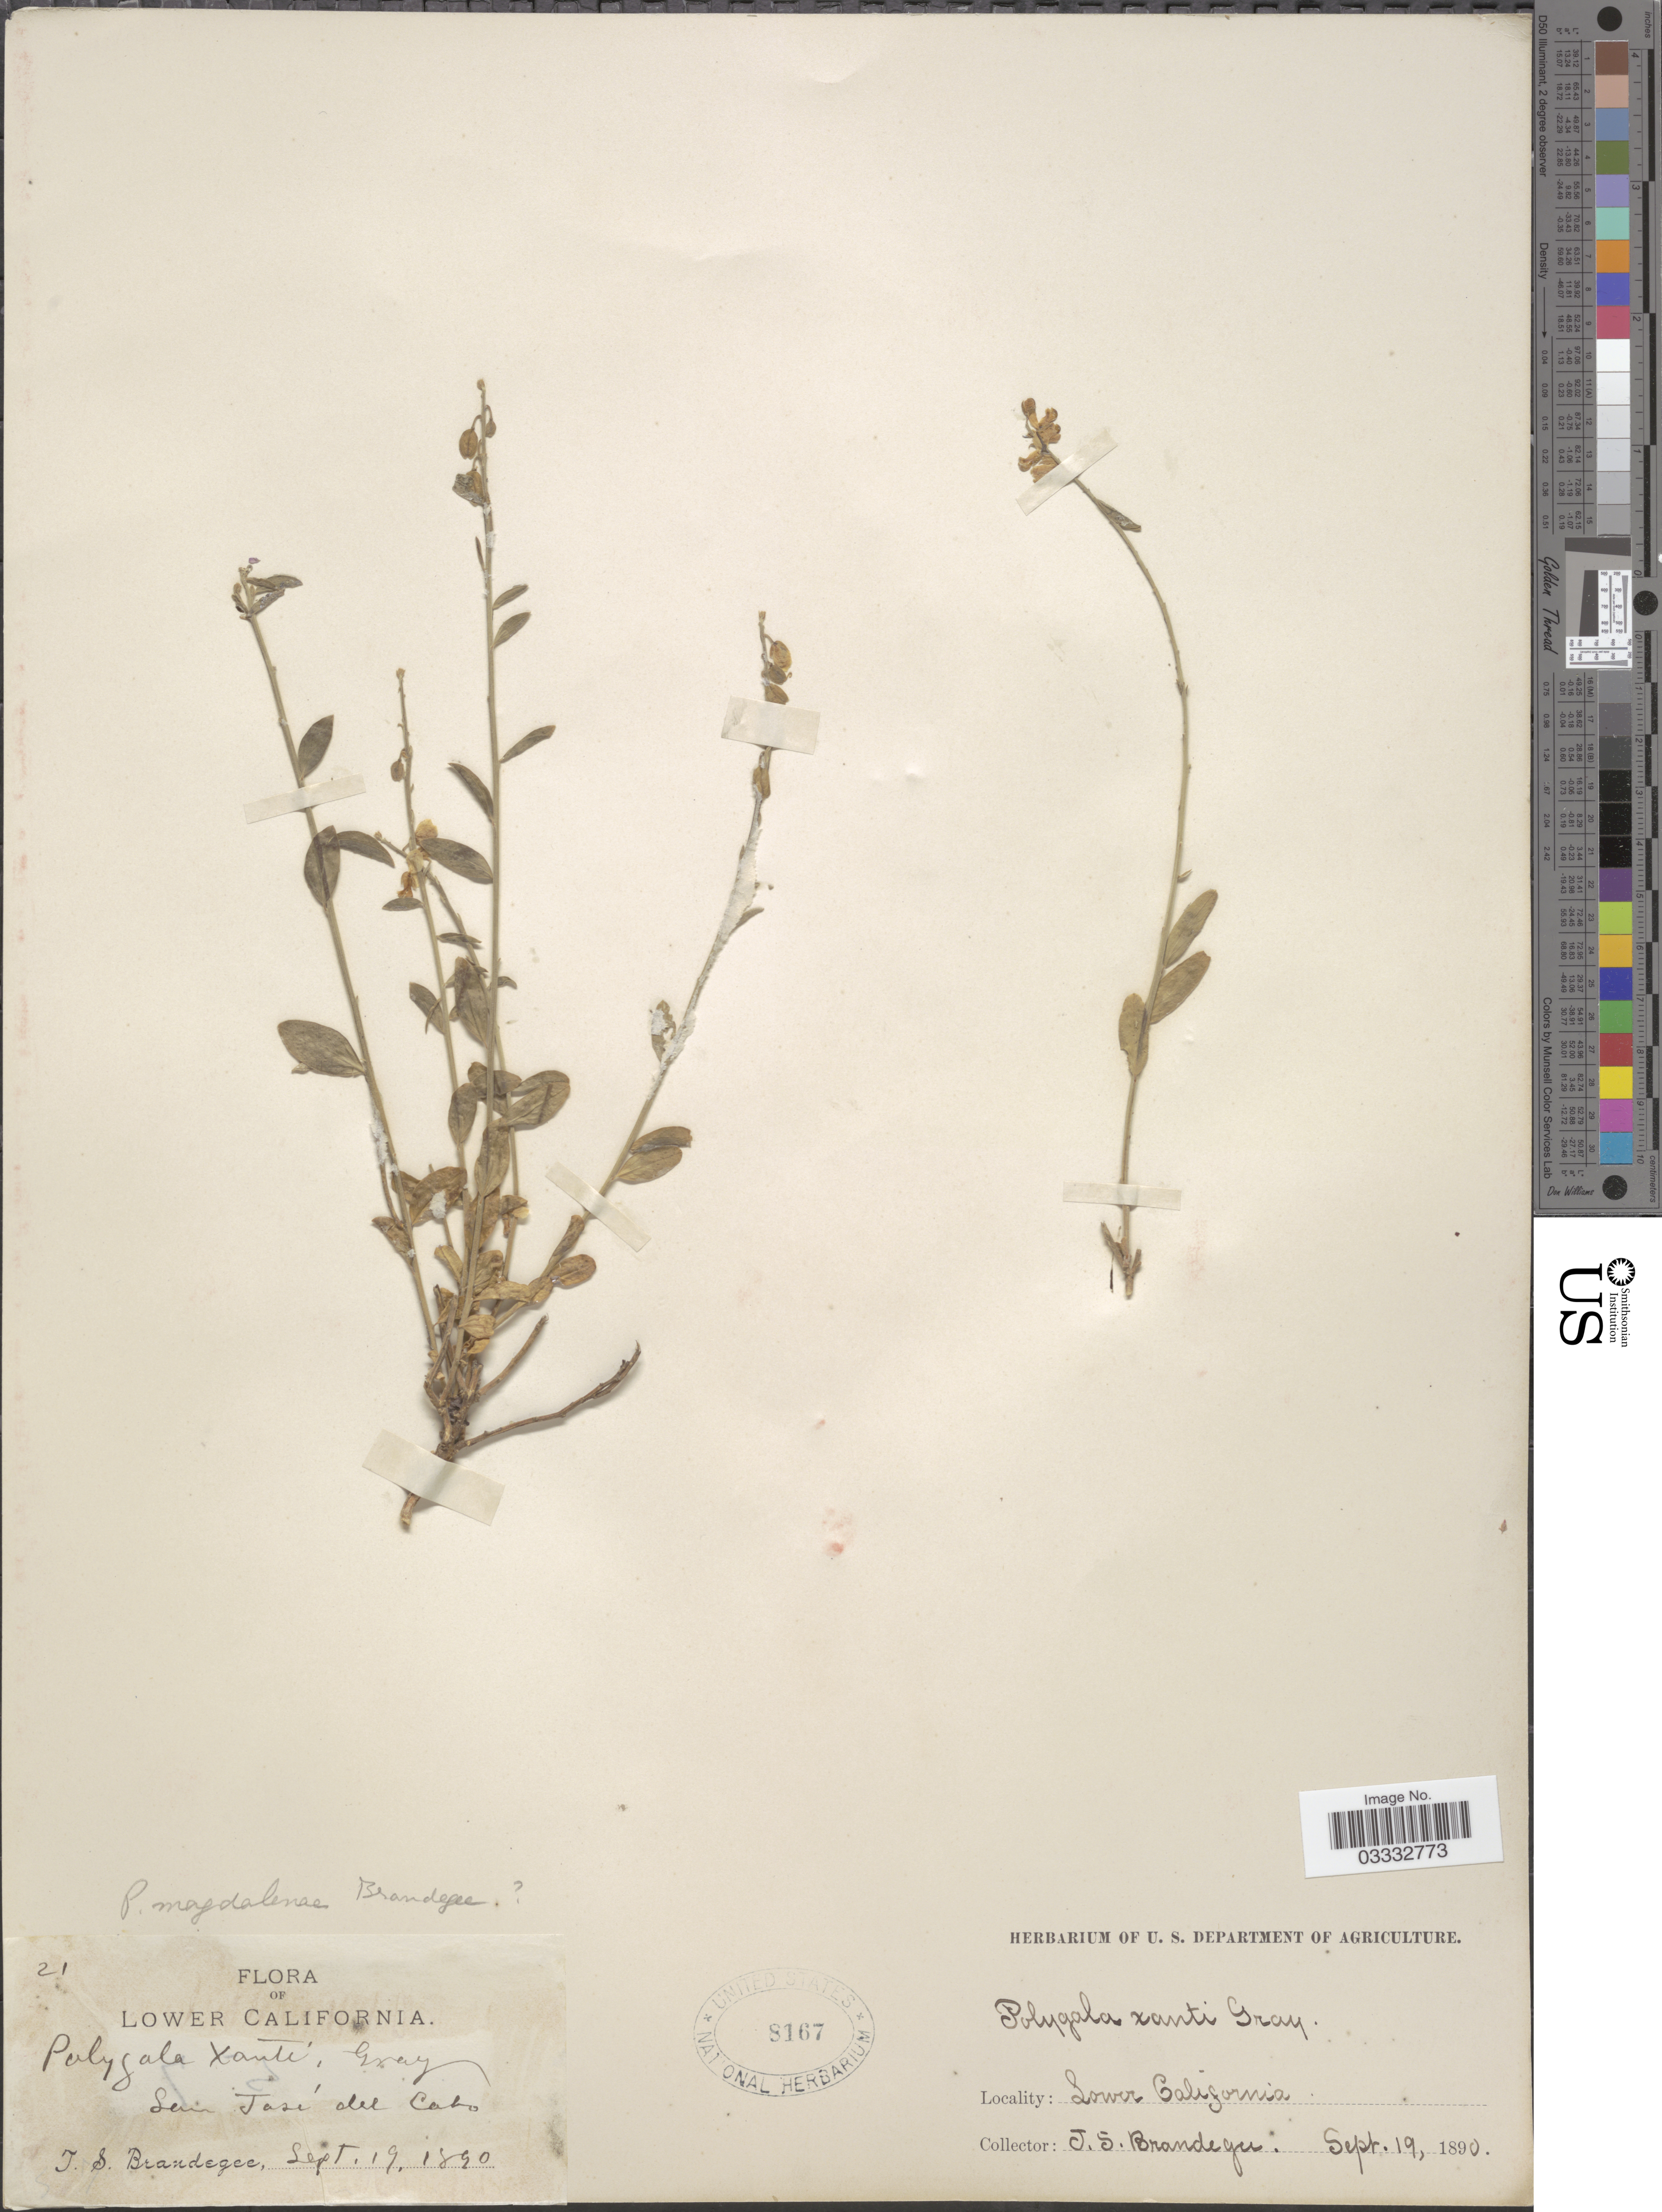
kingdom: Plantae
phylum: Tracheophyta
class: Magnoliopsida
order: Fabales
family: Polygalaceae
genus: Polygala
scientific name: Polygala magdalenae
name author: Brandegee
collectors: T. S. Brandegee (herbarium)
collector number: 21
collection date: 1890-08-19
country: Mexico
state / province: Baja California Sur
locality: Lower California. San José del Cabo.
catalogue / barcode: US 8167